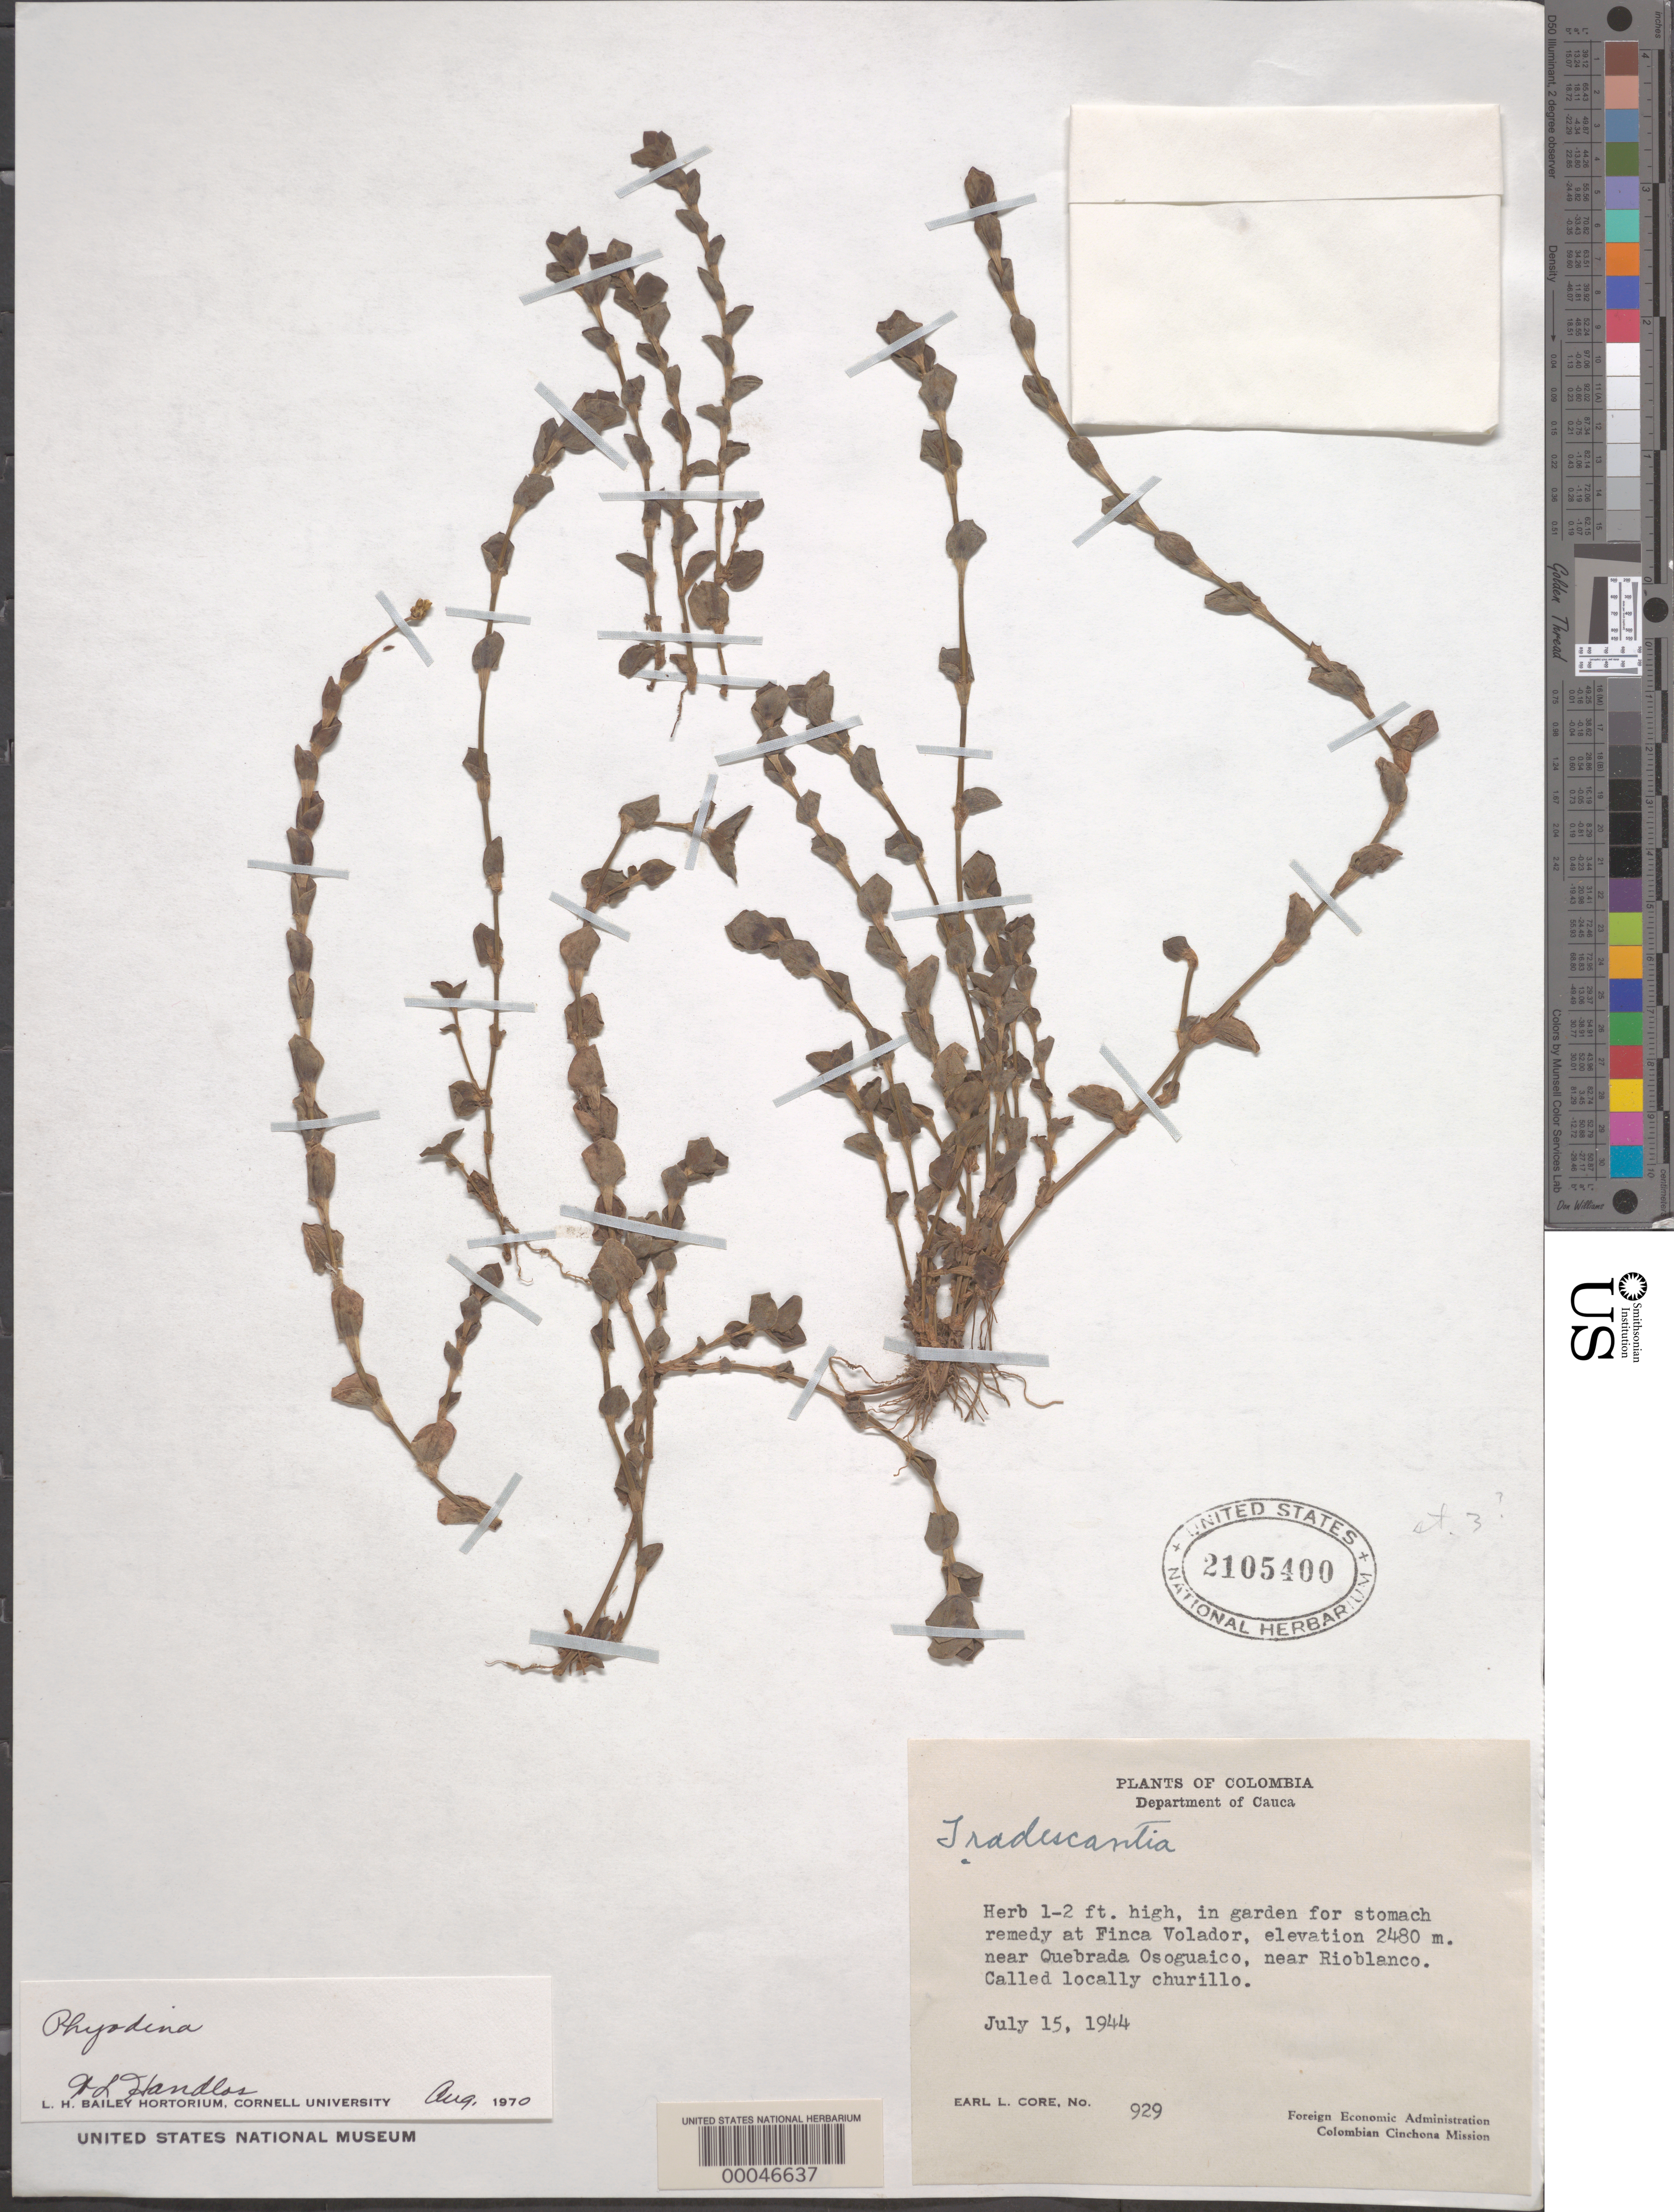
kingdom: Plantae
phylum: Tracheophyta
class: Liliopsida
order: Commelinales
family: Commelinaceae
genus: Callisia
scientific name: Callisia sp.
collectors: E. L. Core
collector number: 929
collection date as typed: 15 Jul 1944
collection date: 1944-07-15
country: Colombia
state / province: Cauca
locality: Near Quebrada Osoguaico at Rio Blanco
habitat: Garden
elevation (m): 2480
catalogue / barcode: US 2105400